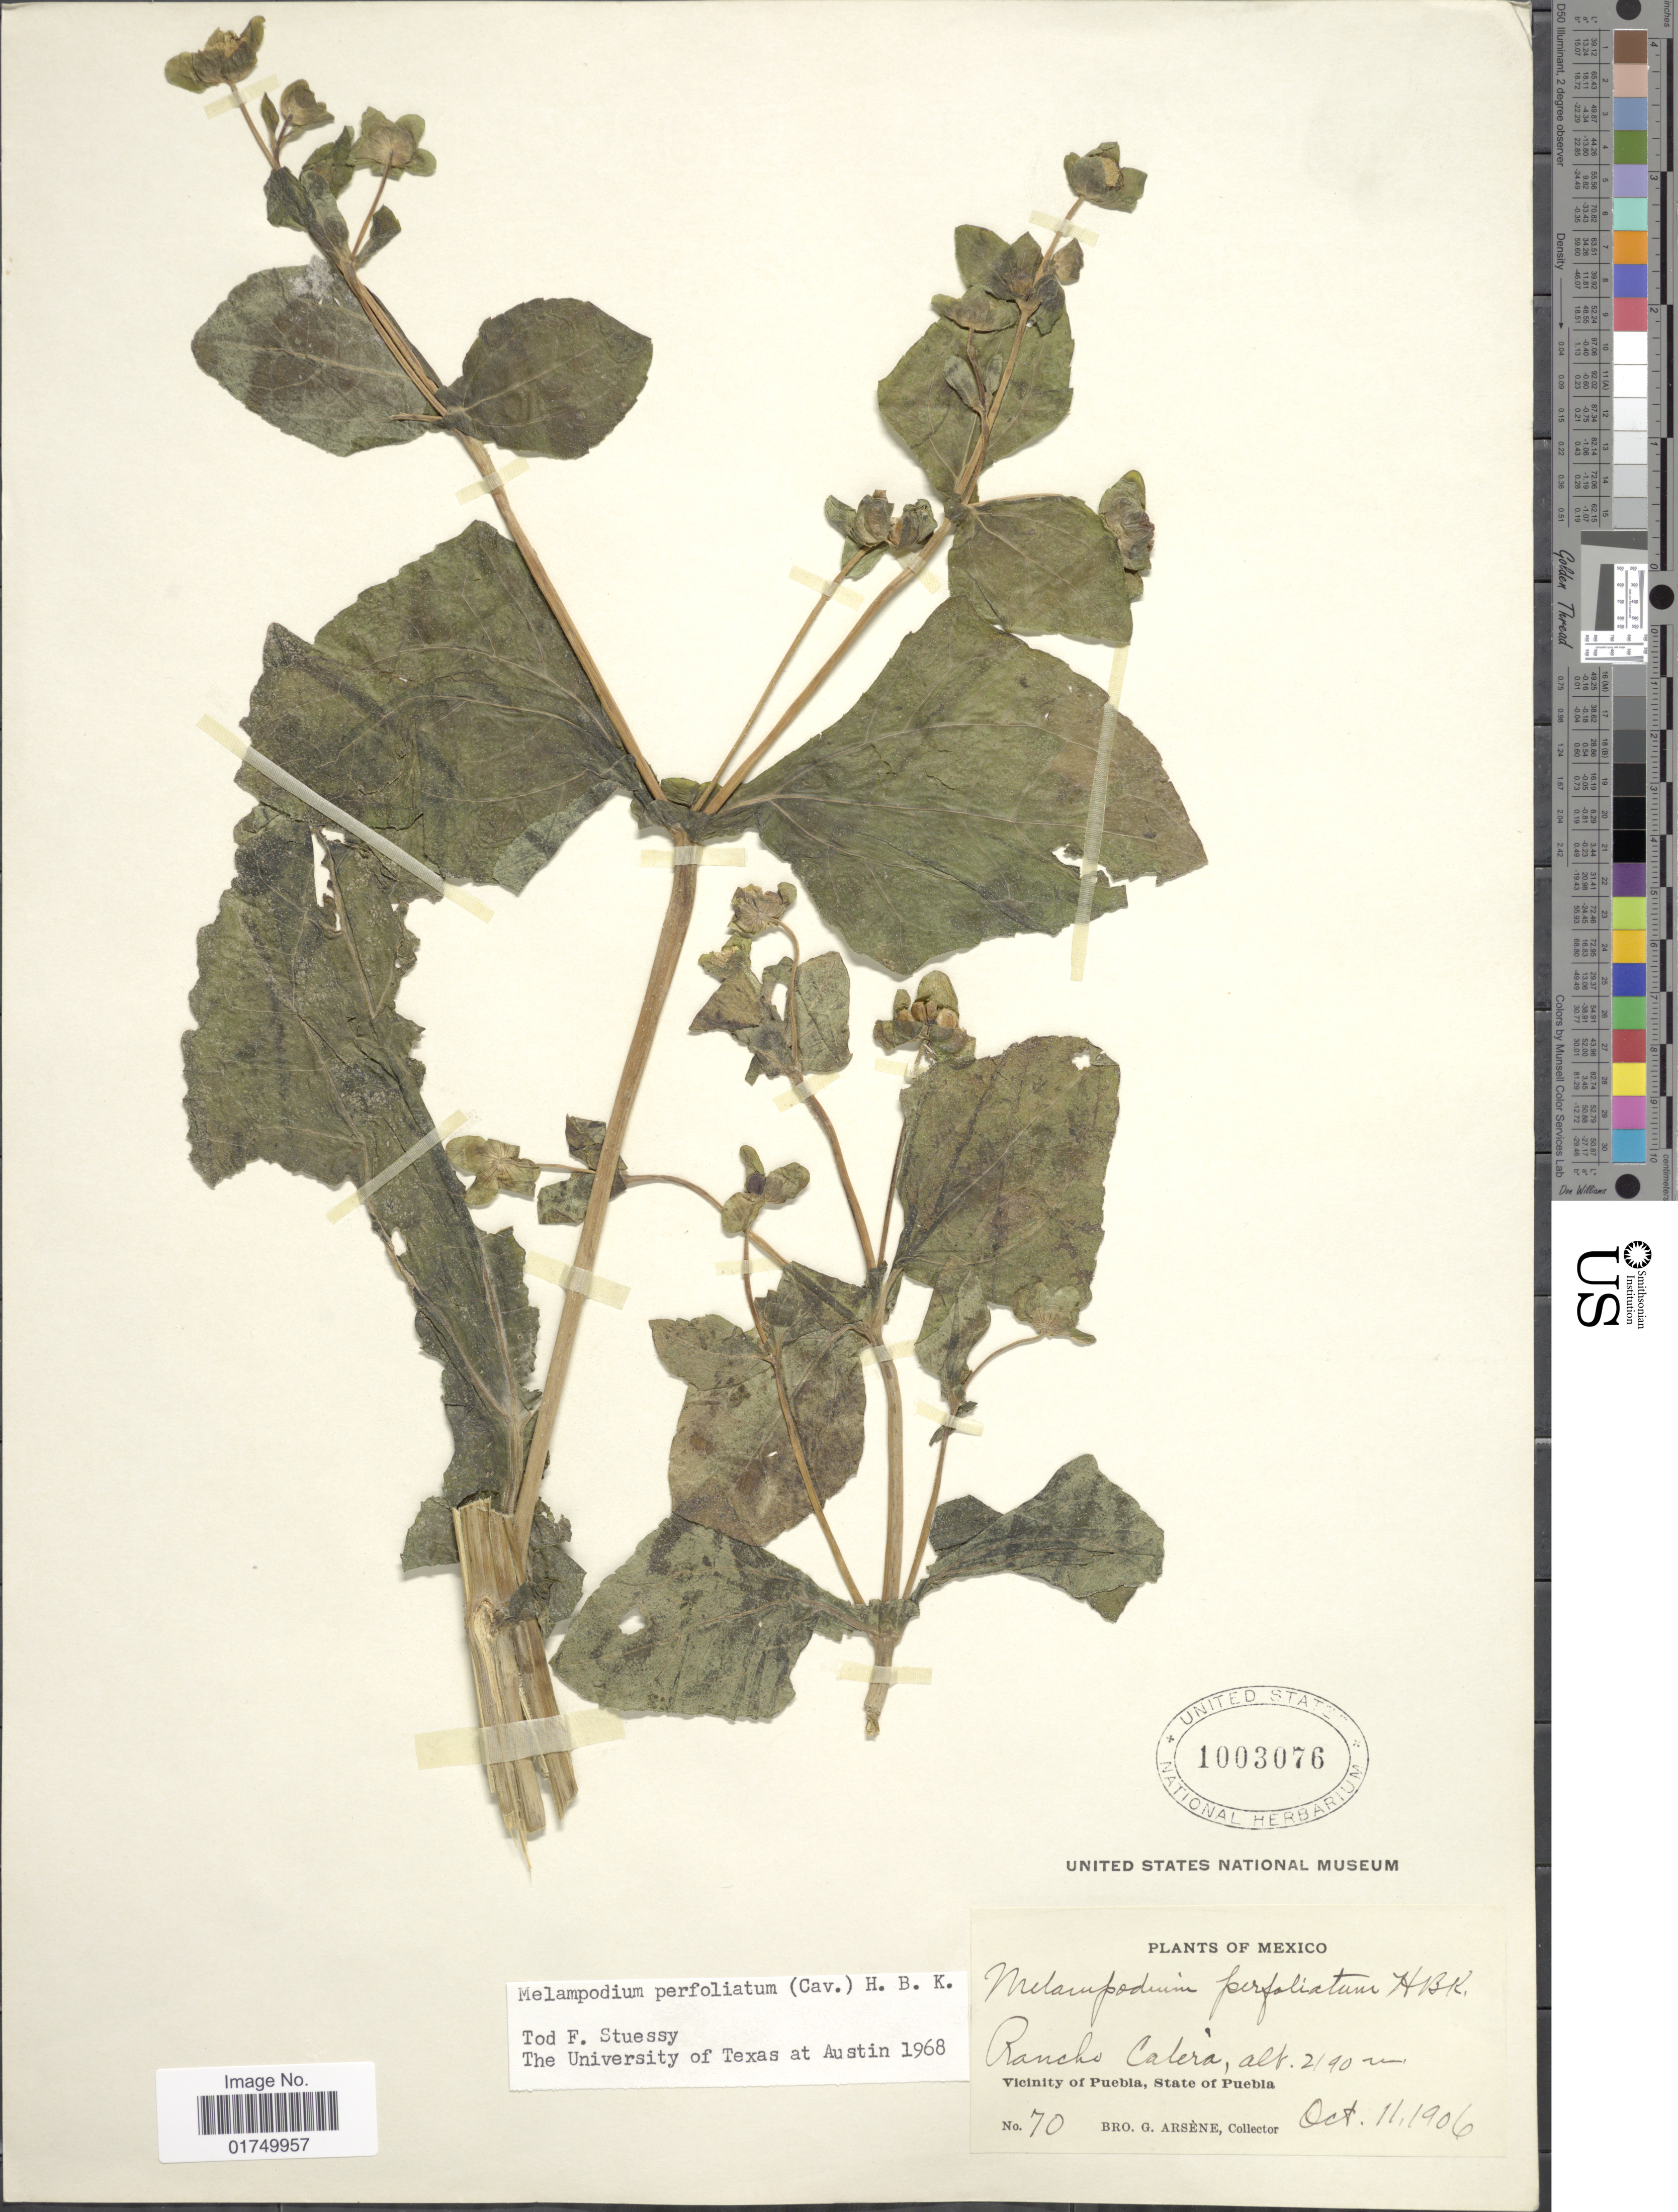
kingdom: Plantae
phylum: Tracheophyta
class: Magnoliopsida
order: Asterales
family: Asteraceae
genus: Melampodium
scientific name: Melampodium perfoliatum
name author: (Cav.) Kunth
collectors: Bro. G. Arsène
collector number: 70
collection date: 1906-10-11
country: Mexico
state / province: Puebla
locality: Rancho Calera. Vicinity of Puebla, State of Puebla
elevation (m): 2190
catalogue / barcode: US 1003076